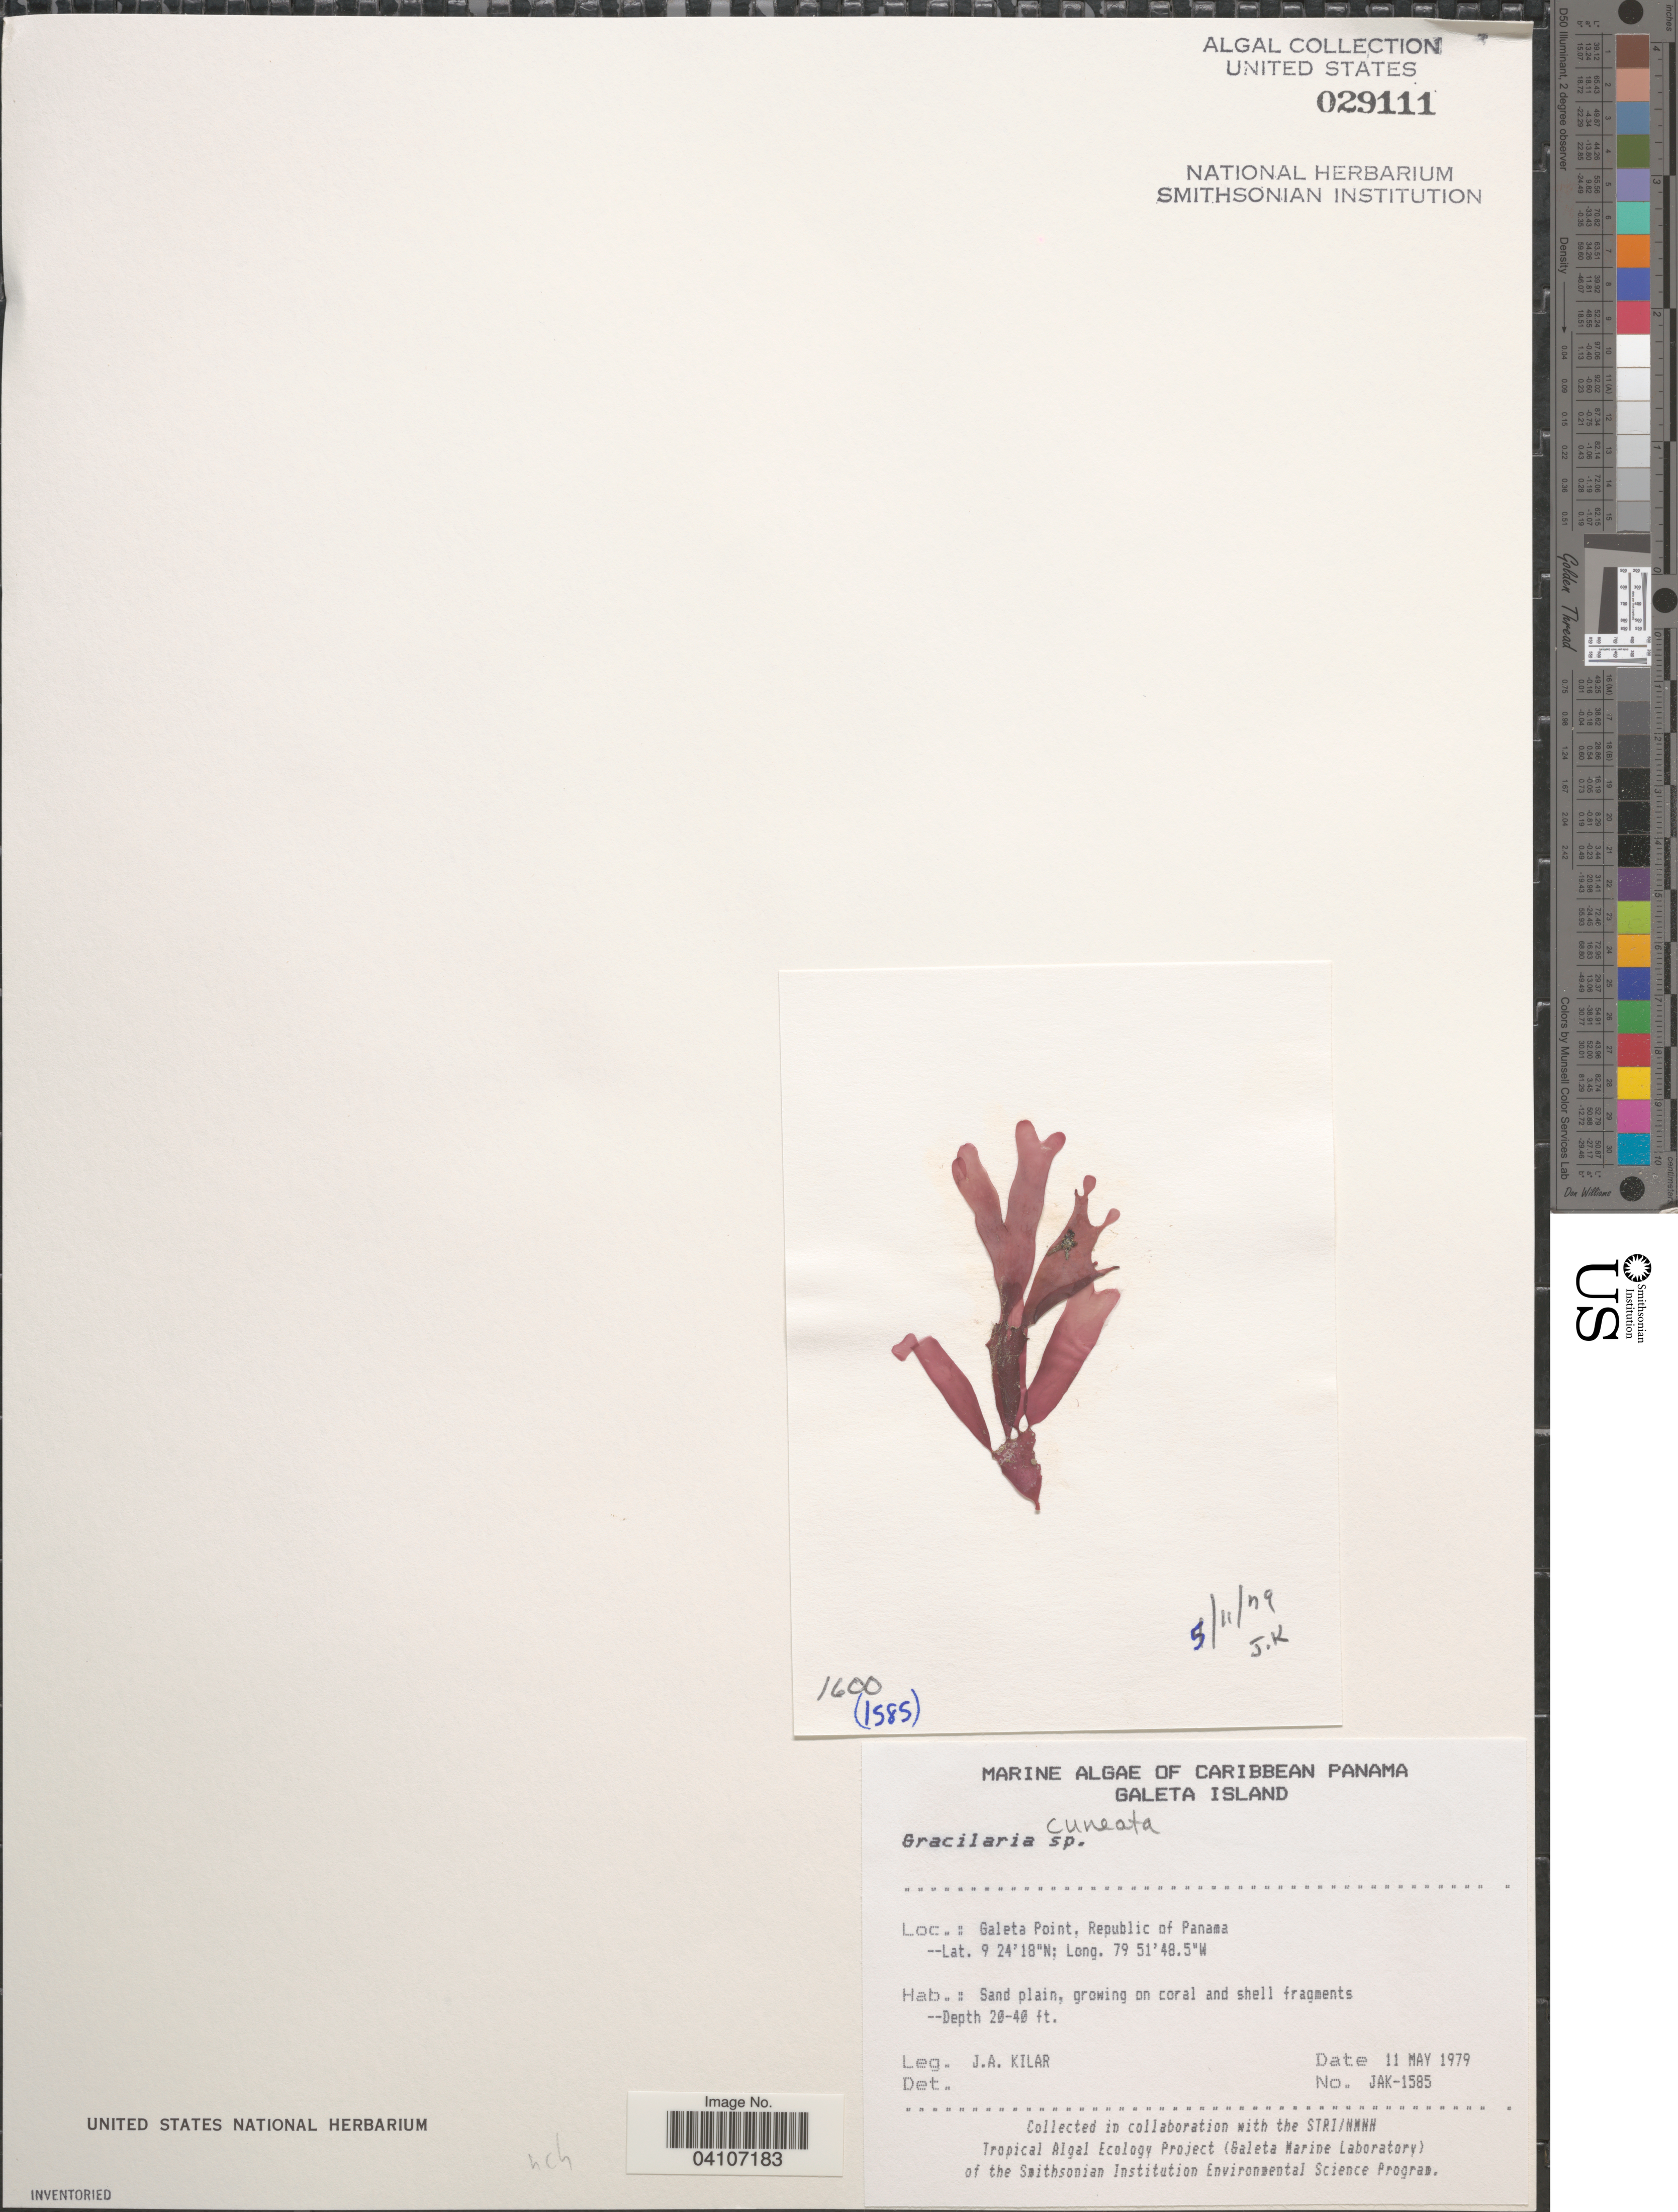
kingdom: Plantae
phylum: Rhodophyta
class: Florideophyceae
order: Gracilariales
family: Gracilariaceae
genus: Gracilaria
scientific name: Gracilaria cuneata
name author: Aresch.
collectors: J. A. Kilar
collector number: JAK-1585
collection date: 1979-05-11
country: Panama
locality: Caribbean Panama. Galeta Island. Galeta Point, Republic of Panama.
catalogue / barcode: US 29111